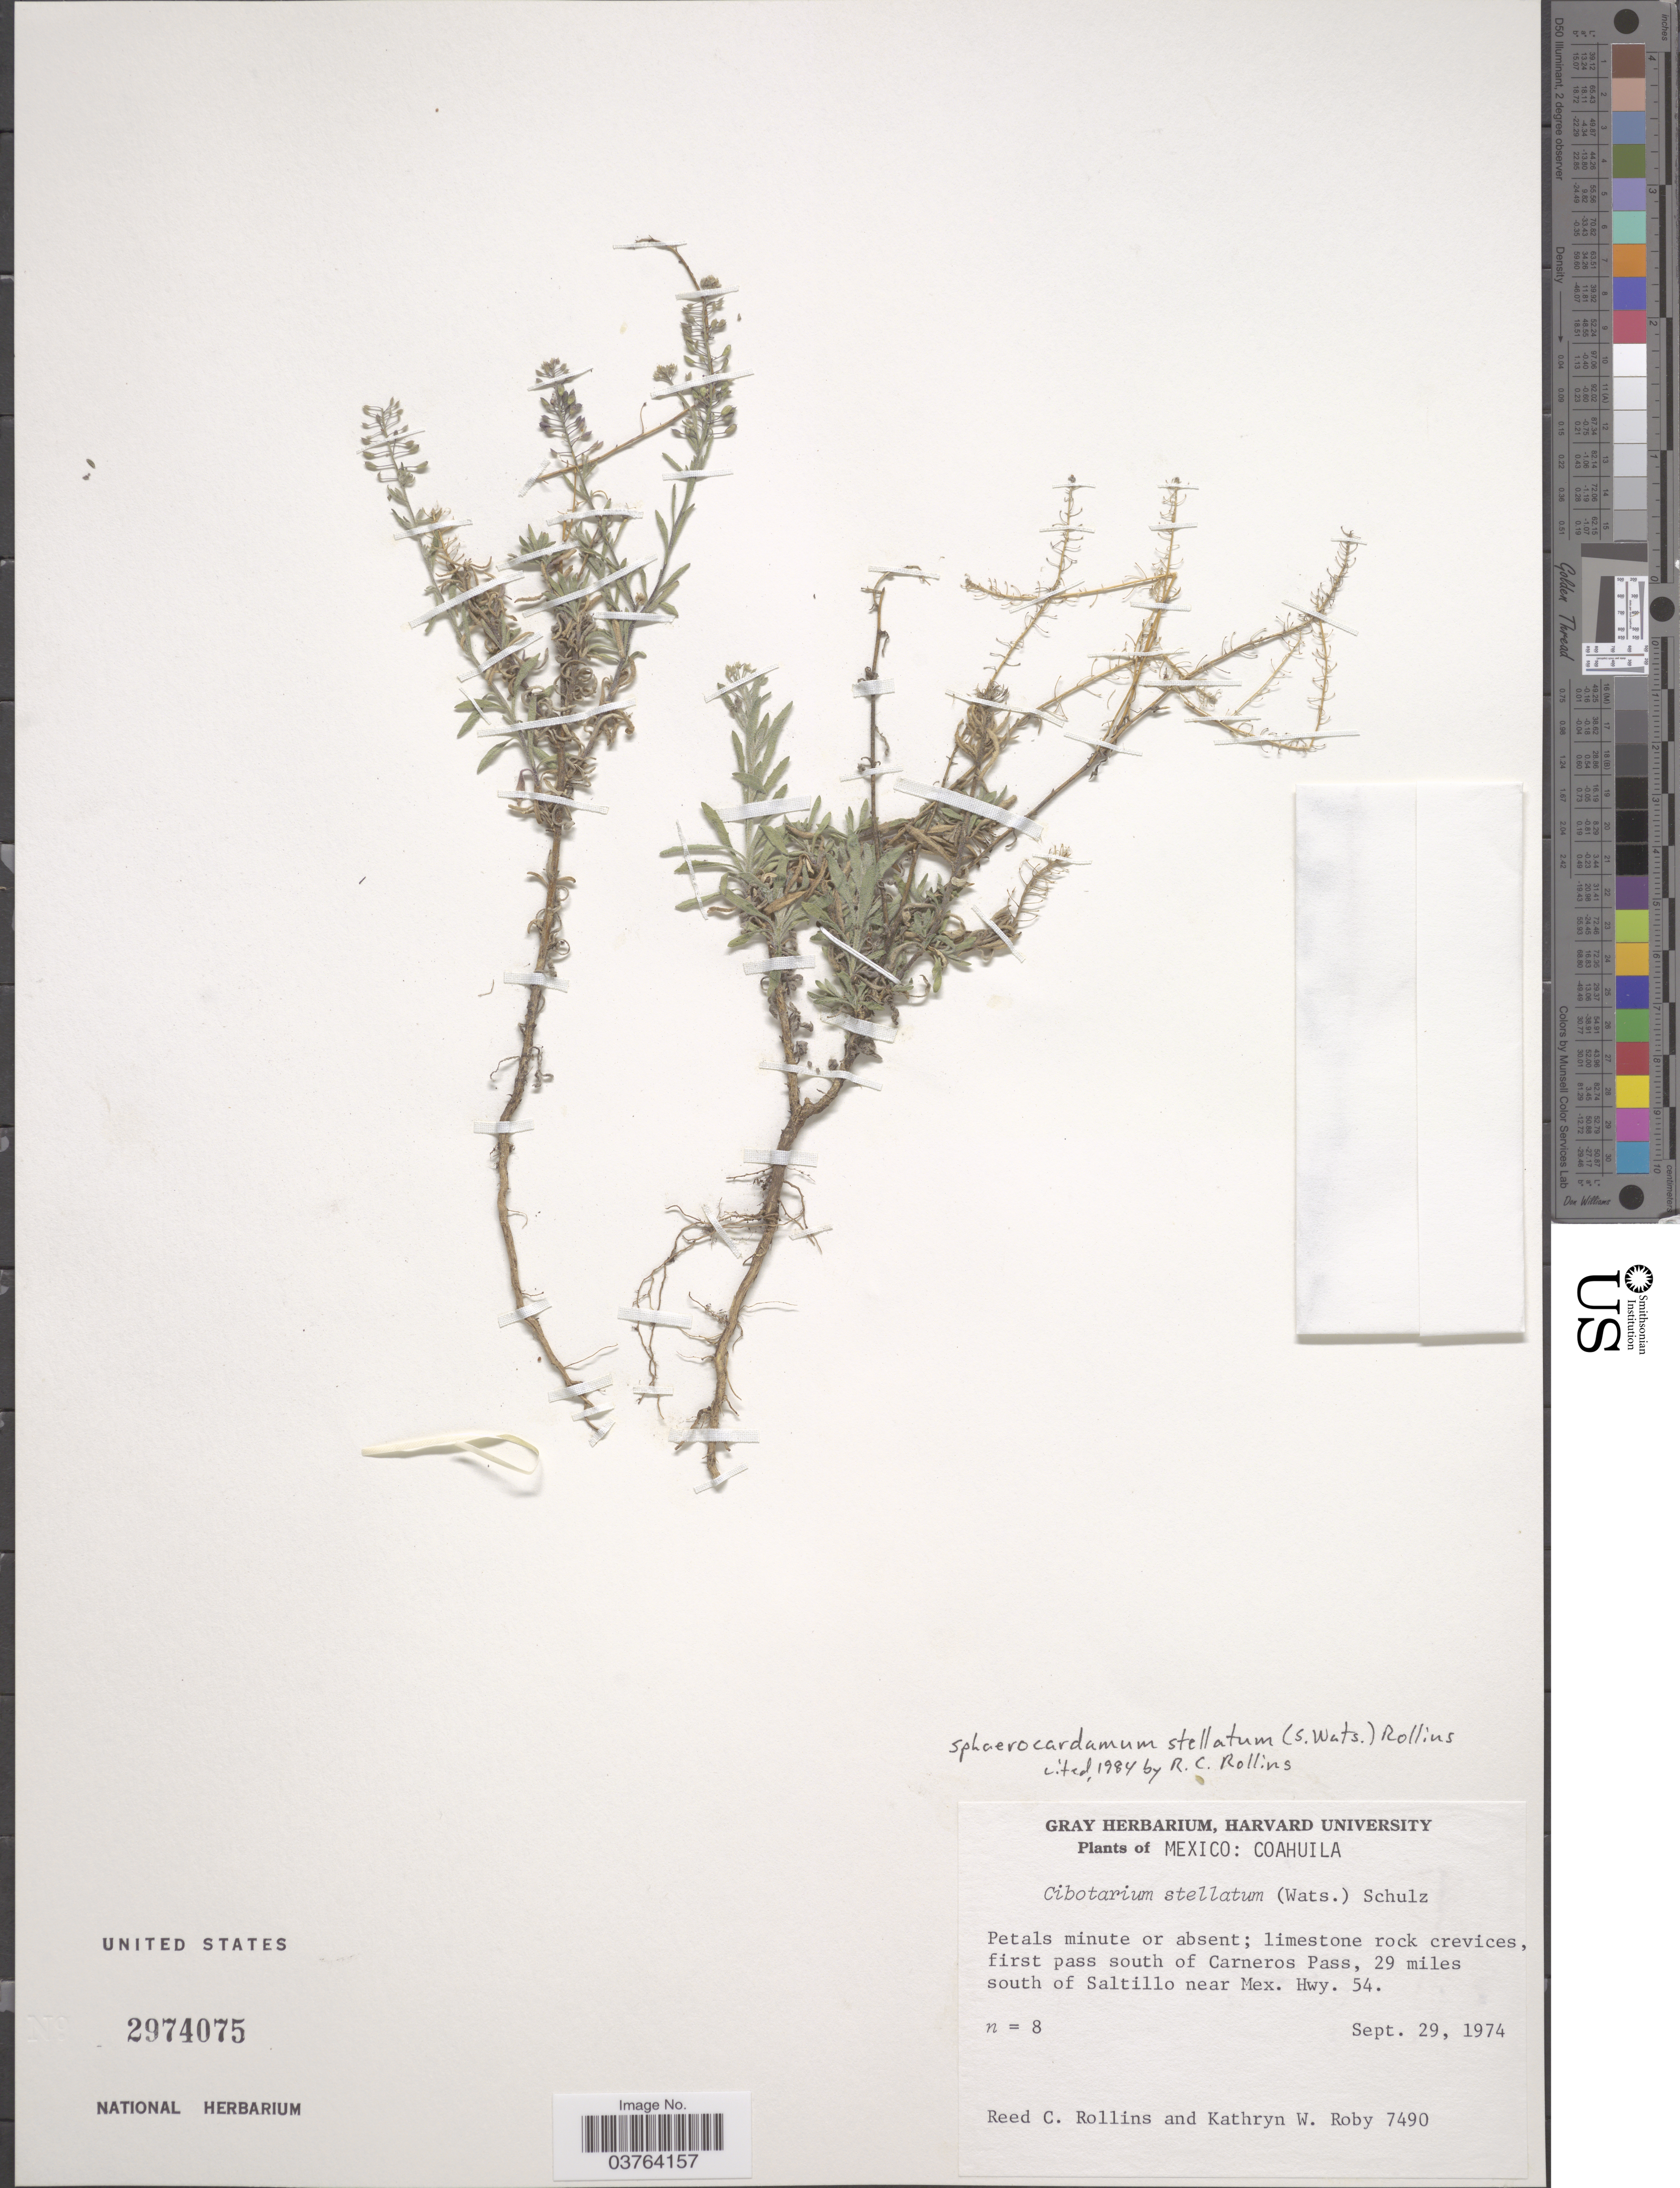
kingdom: Plantae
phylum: Tracheophyta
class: Magnoliopsida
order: Brassicales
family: Brassicaceae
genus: Sphaerocardamum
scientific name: Sphaerocardamum stellatum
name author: (S. Watson) Rollins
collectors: R. C. Rollins & K. W. Roby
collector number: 7490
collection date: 1974-09-29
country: Mexico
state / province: Coahuila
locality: First pass south of Carneros Pass, 29 miles south of Saltillo near Mex. Hwy. 54.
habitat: limestone rock crevices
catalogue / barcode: US 2974075